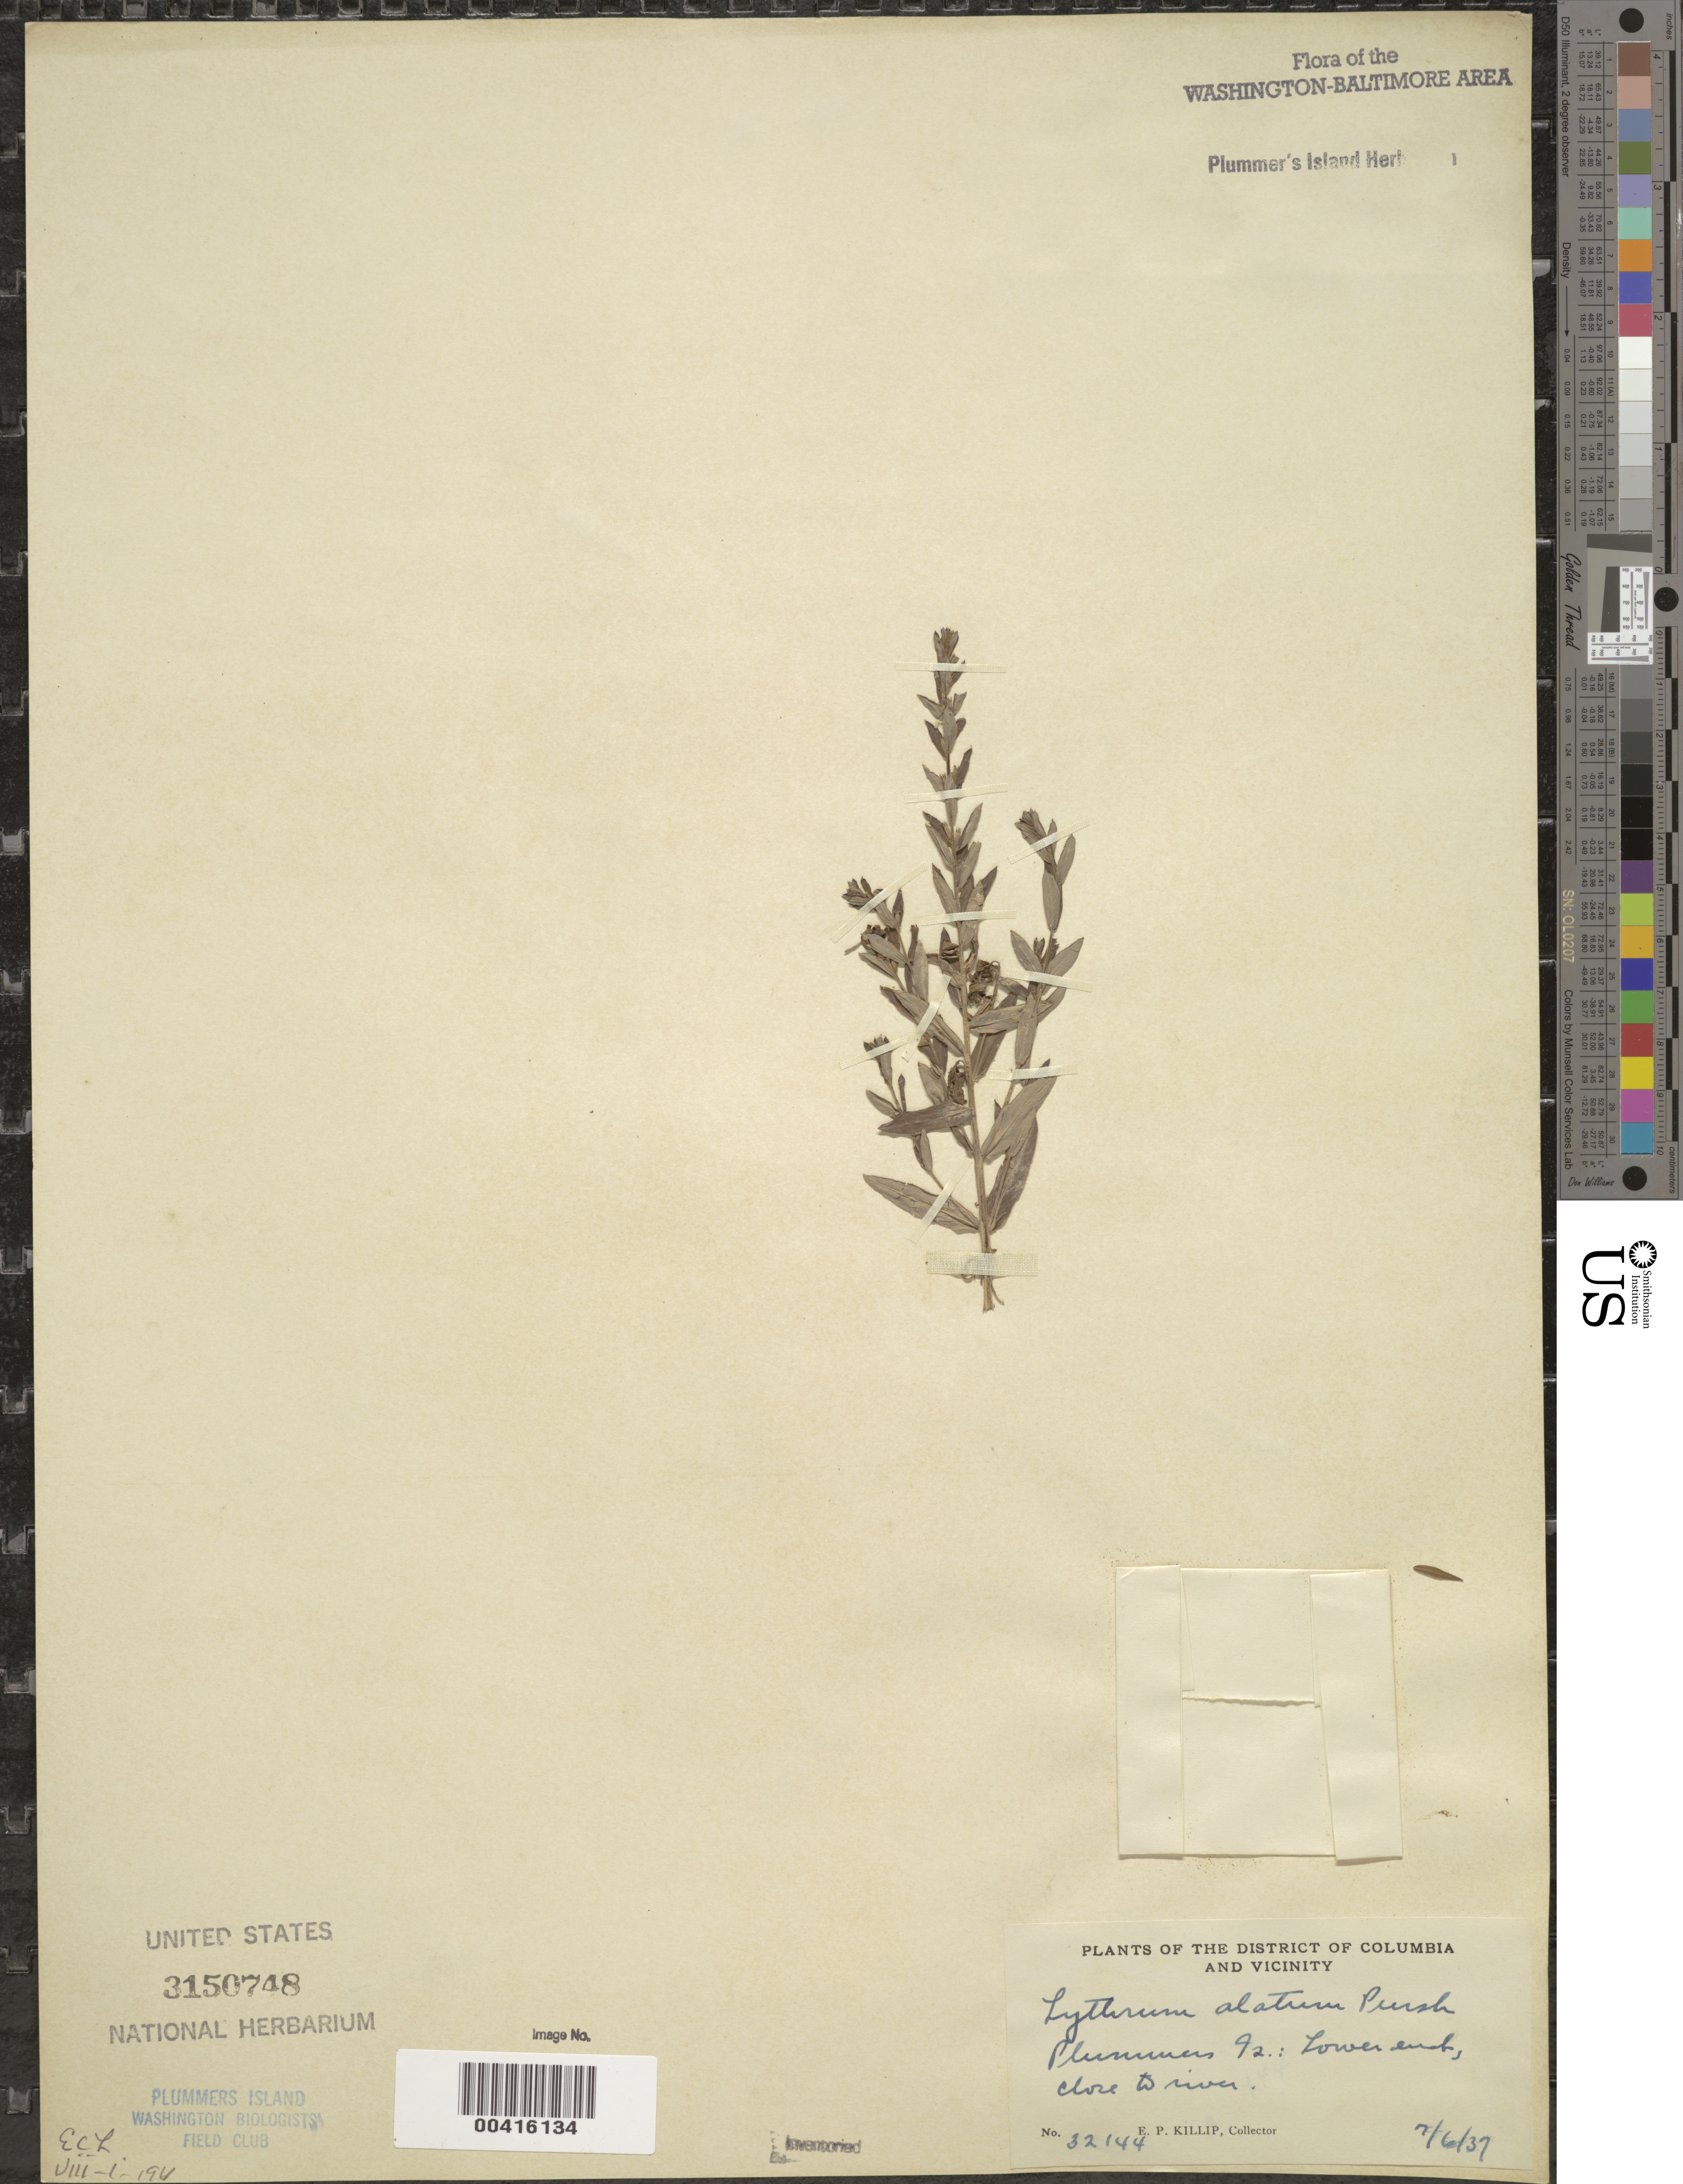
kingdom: Plantae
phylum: Tracheophyta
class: Magnoliopsida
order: Myrtales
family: Lythraceae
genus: Lythrum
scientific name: Lythrum alatum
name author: Pursh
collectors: E. P. Killip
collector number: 32144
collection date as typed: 06 Jul 1937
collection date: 1937-07-06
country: United States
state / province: Maryland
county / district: Montgomery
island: Plummers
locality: Plummer's Island; lower end, close to river C. & O. Canal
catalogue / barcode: US 3150748